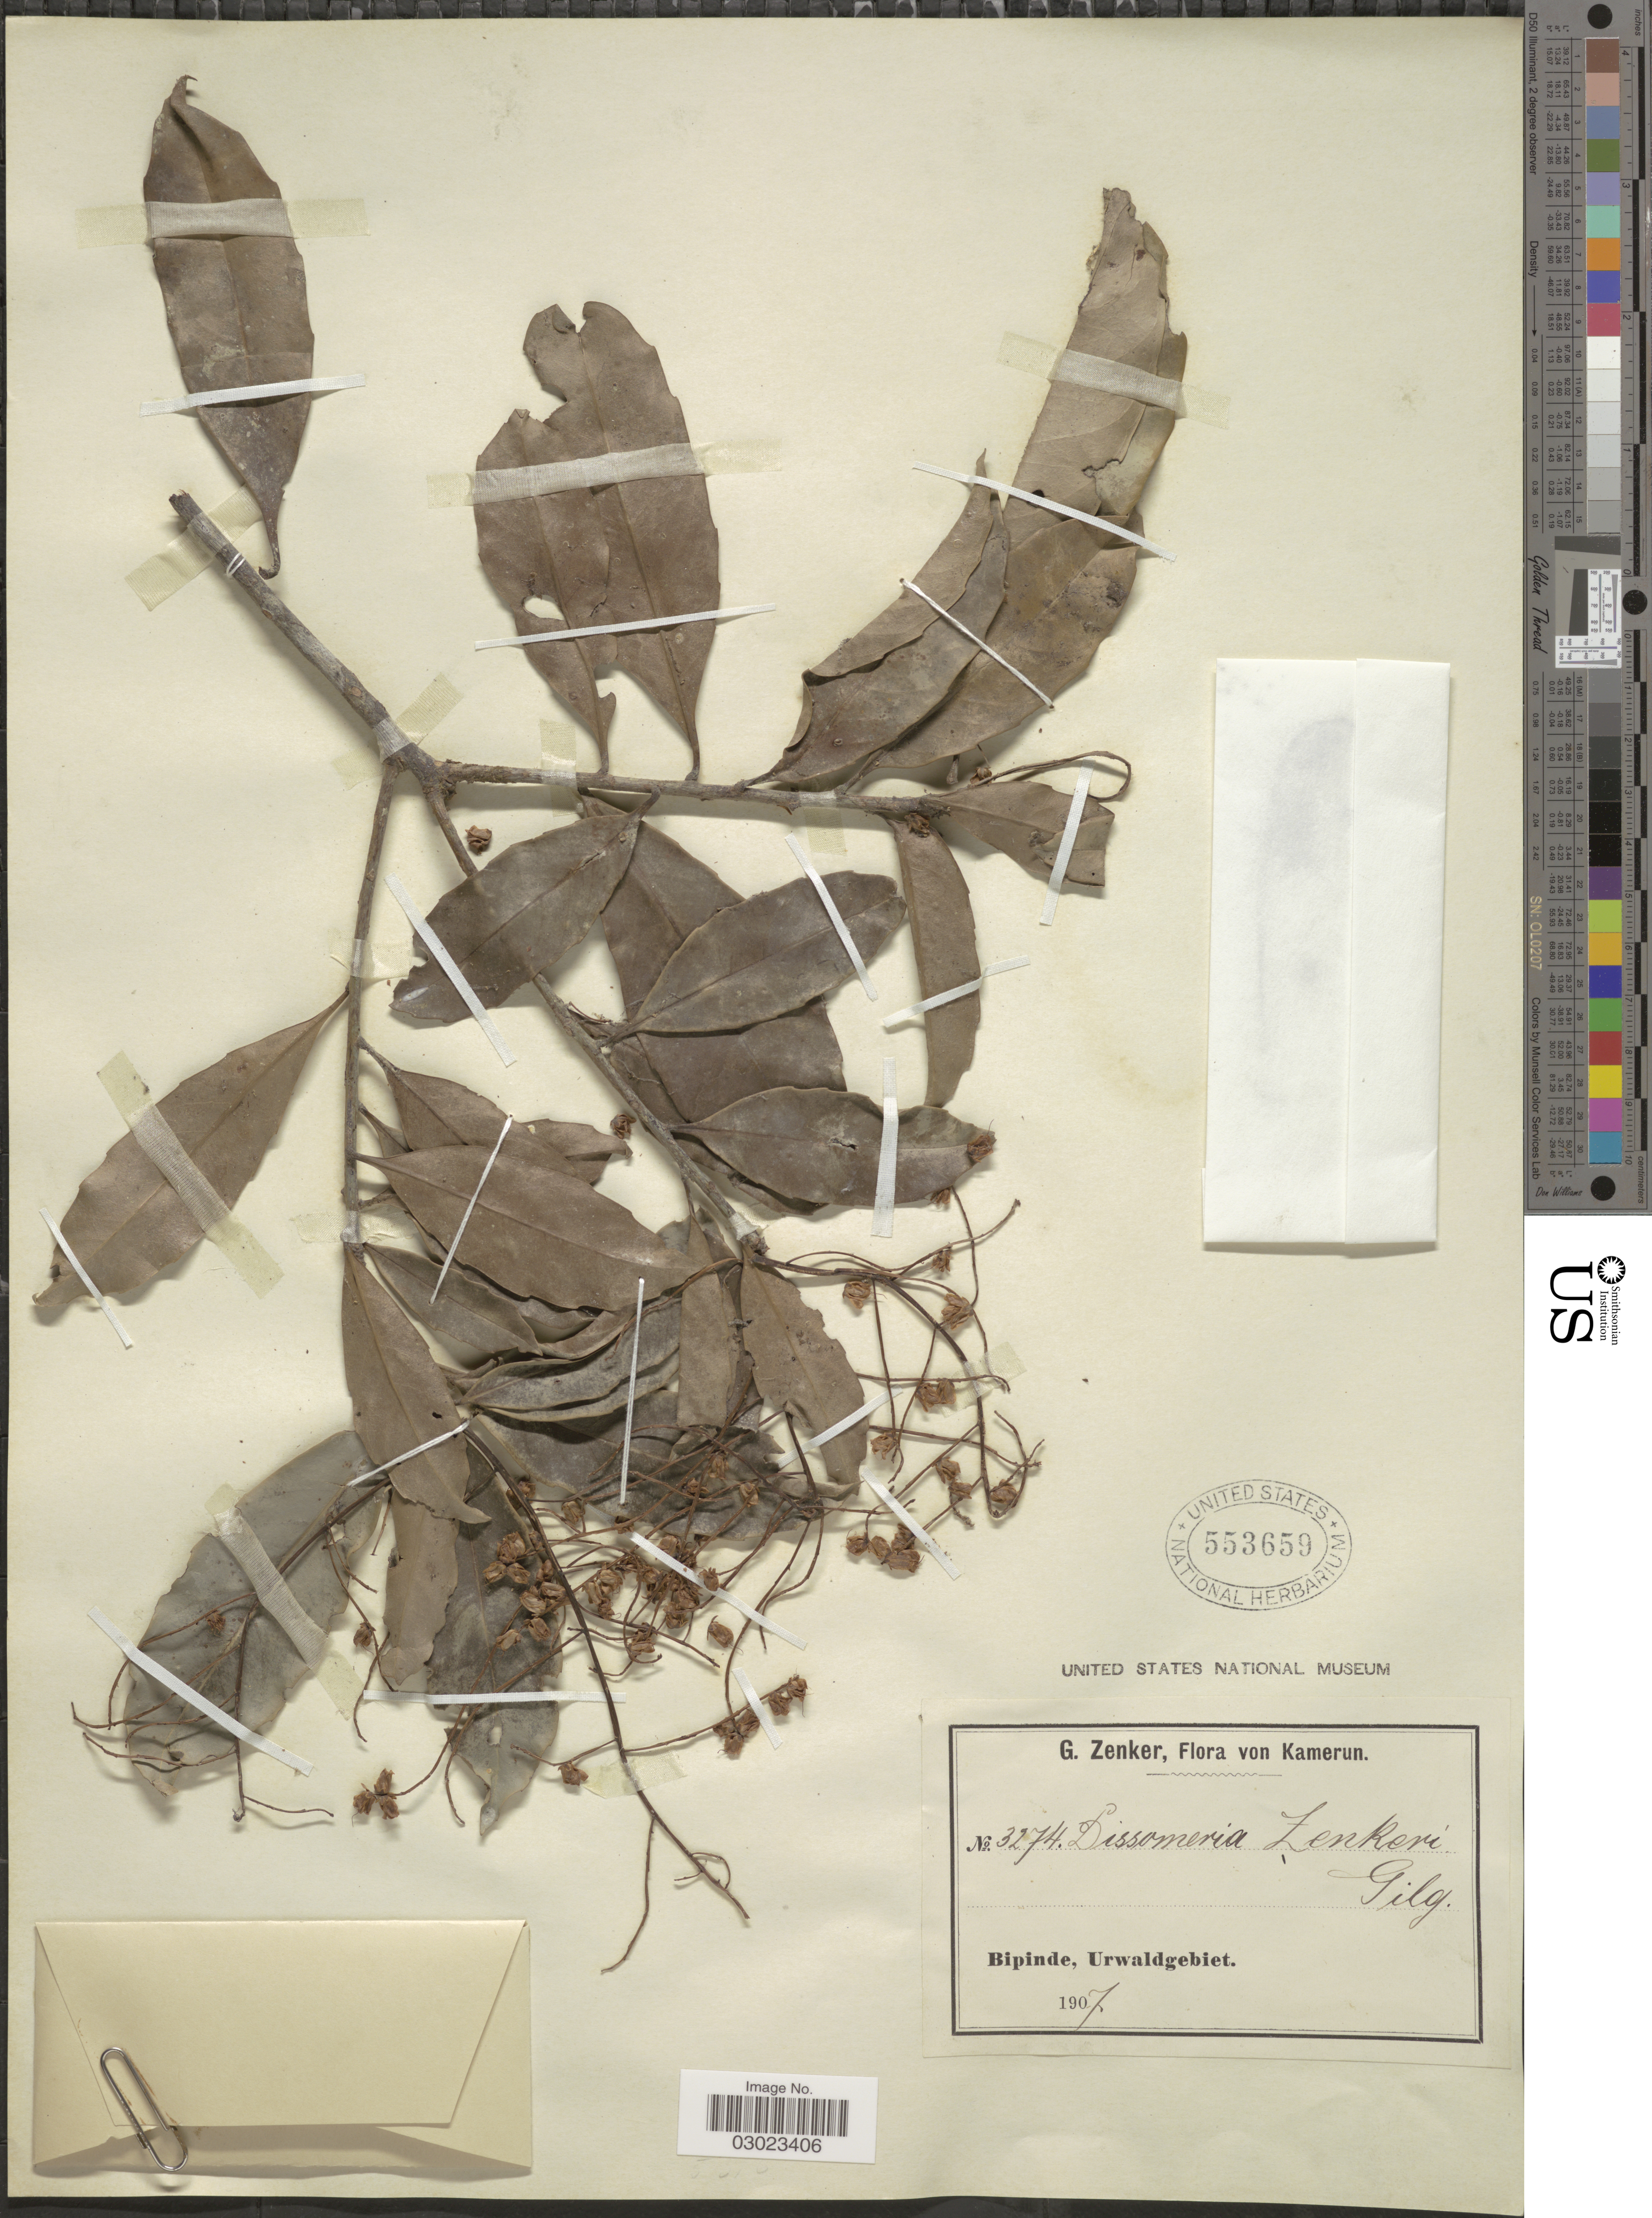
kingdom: Plantae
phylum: Tracheophyta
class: Magnoliopsida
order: Malpighiales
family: Ixonanthaceae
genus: Phyllocosmus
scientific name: Phyllocosmus sessiliflorus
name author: Oliv.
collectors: G. A. Zenker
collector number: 3274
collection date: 1907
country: Cameroon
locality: Kamerun, Bipinde, Urwaldgebiet.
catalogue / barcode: US 553659